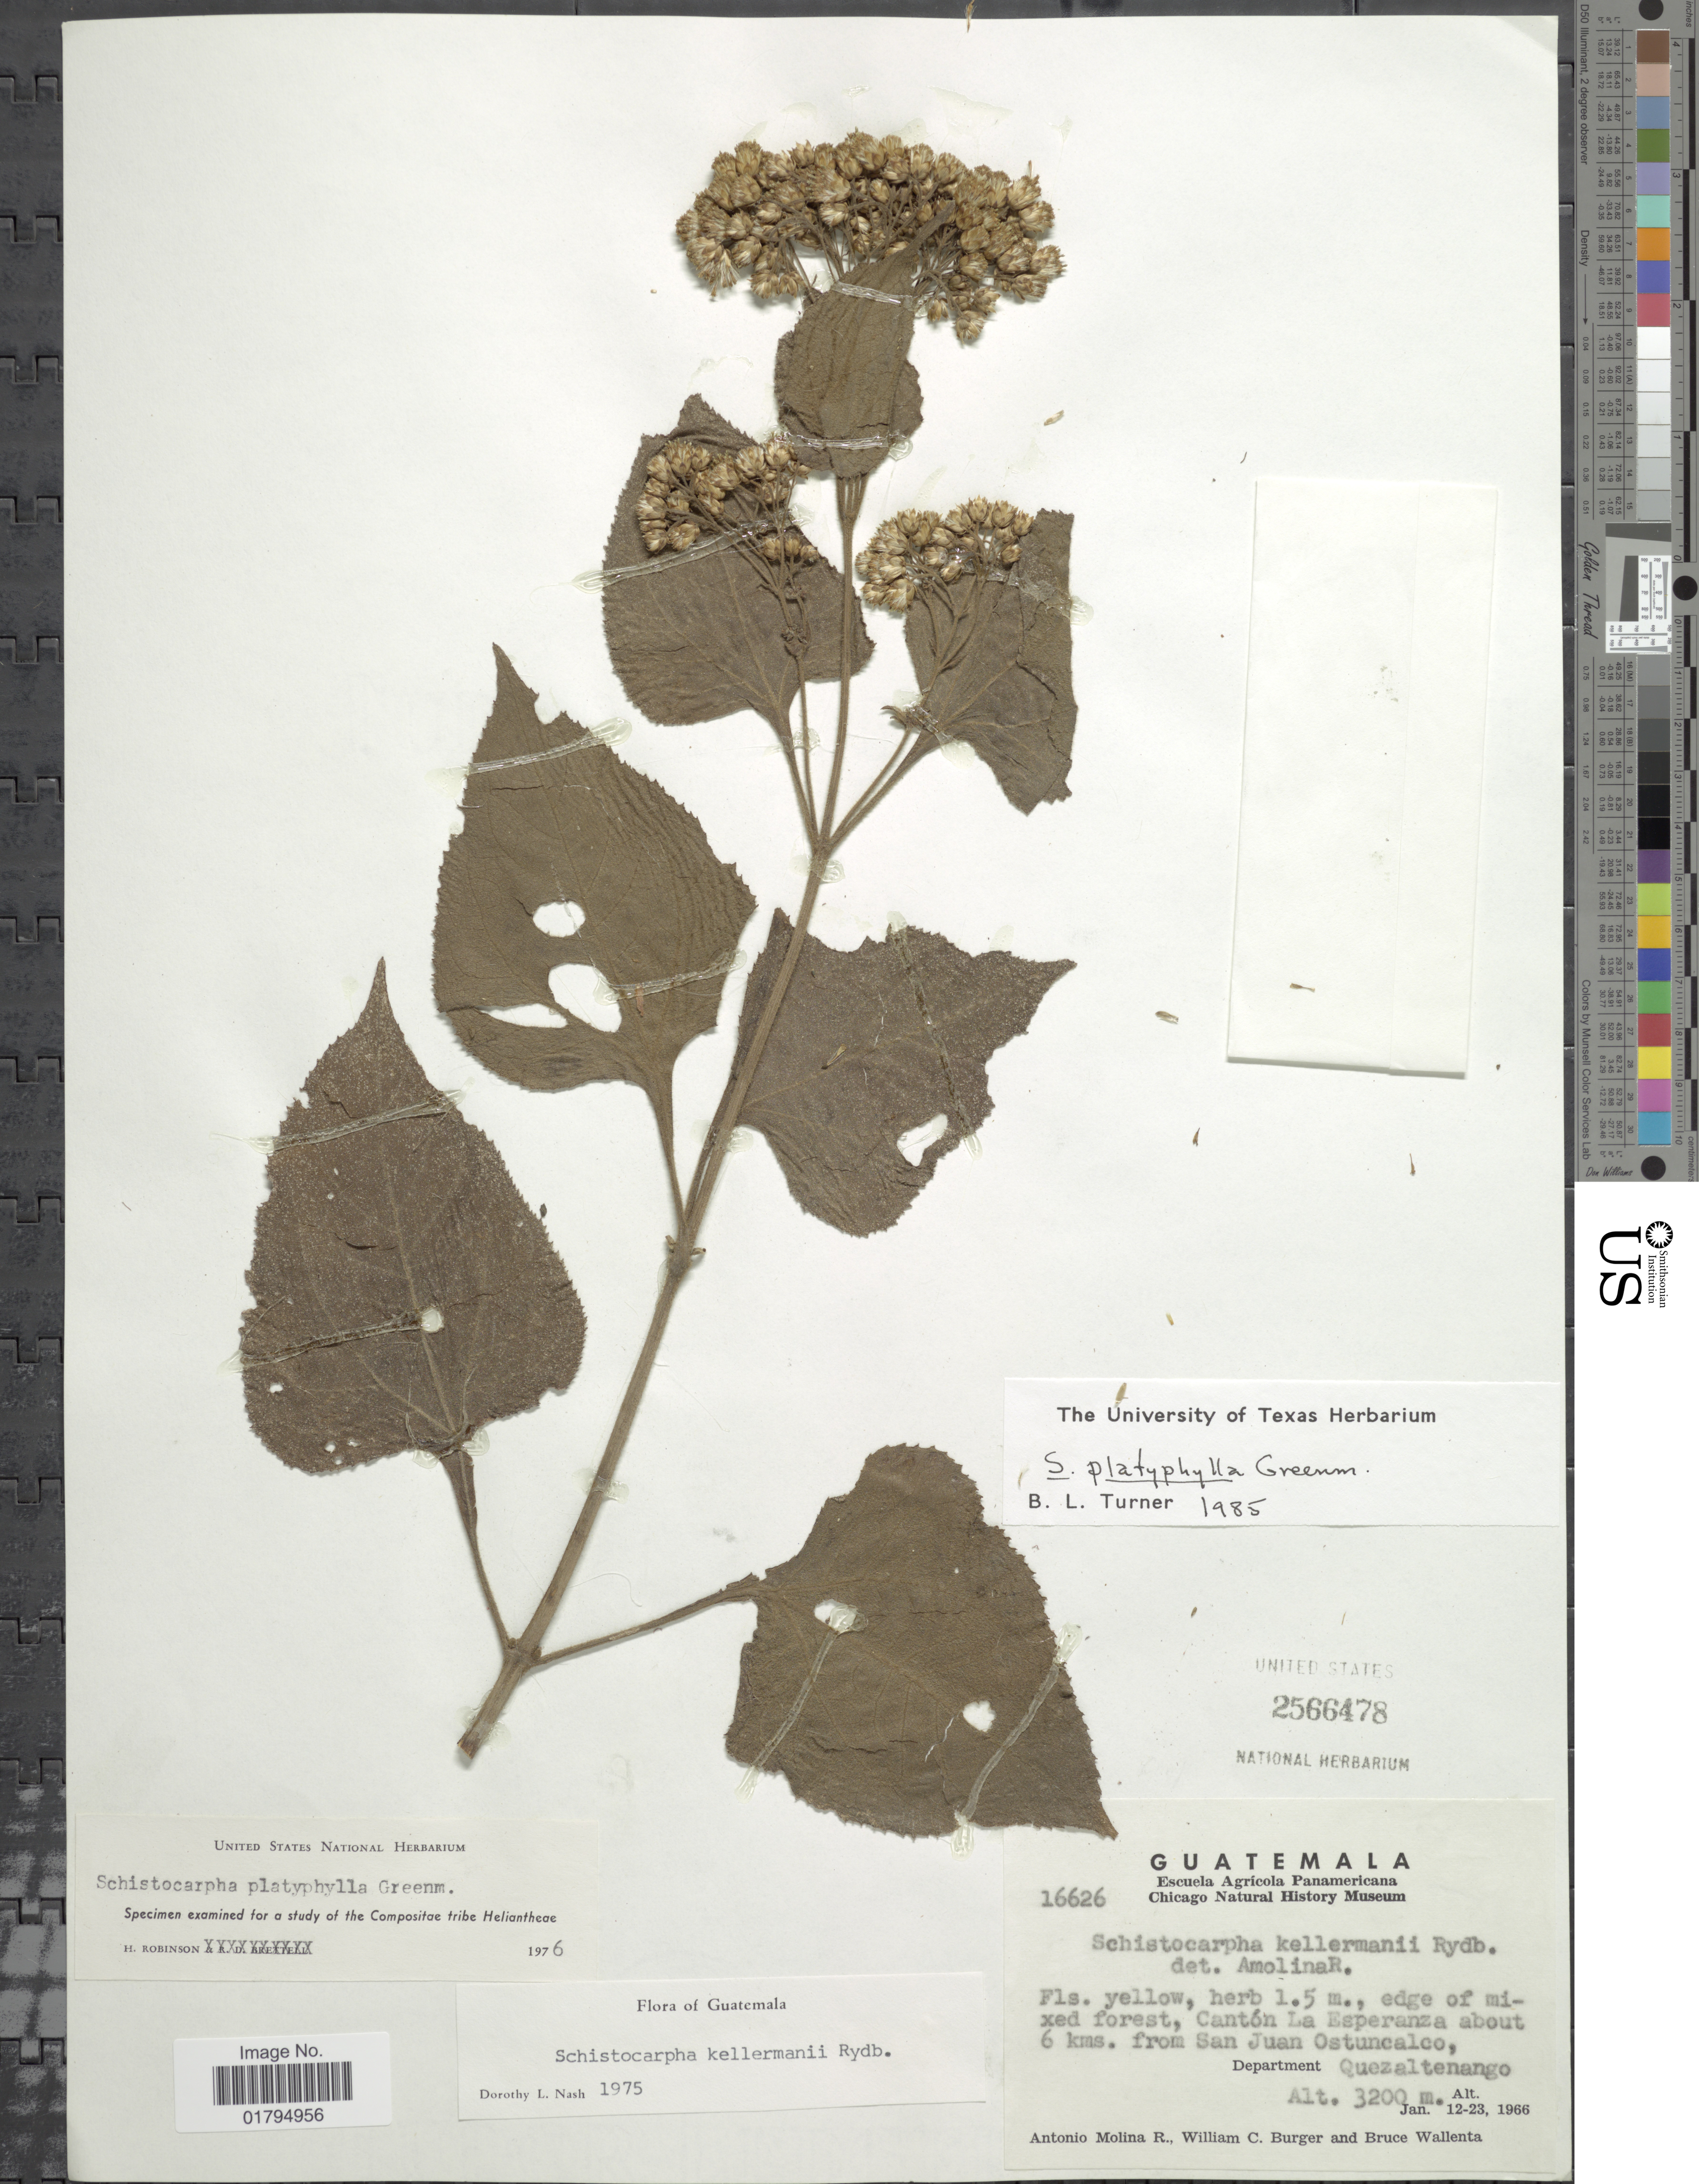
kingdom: Plantae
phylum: Tracheophyta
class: Magnoliopsida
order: Asterales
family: Asteraceae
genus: Schistocarpha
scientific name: Schistocarpha platyphylla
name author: Greenm.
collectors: A. Molina R., W. Burger & B. Wallenta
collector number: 16626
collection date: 1966-01-12/1966-01-23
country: Guatemala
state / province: Quetzaltenango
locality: Canton La Esperanza about 6 kms. from San Juan Ostuncalco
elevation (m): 3200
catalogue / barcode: US 2566478